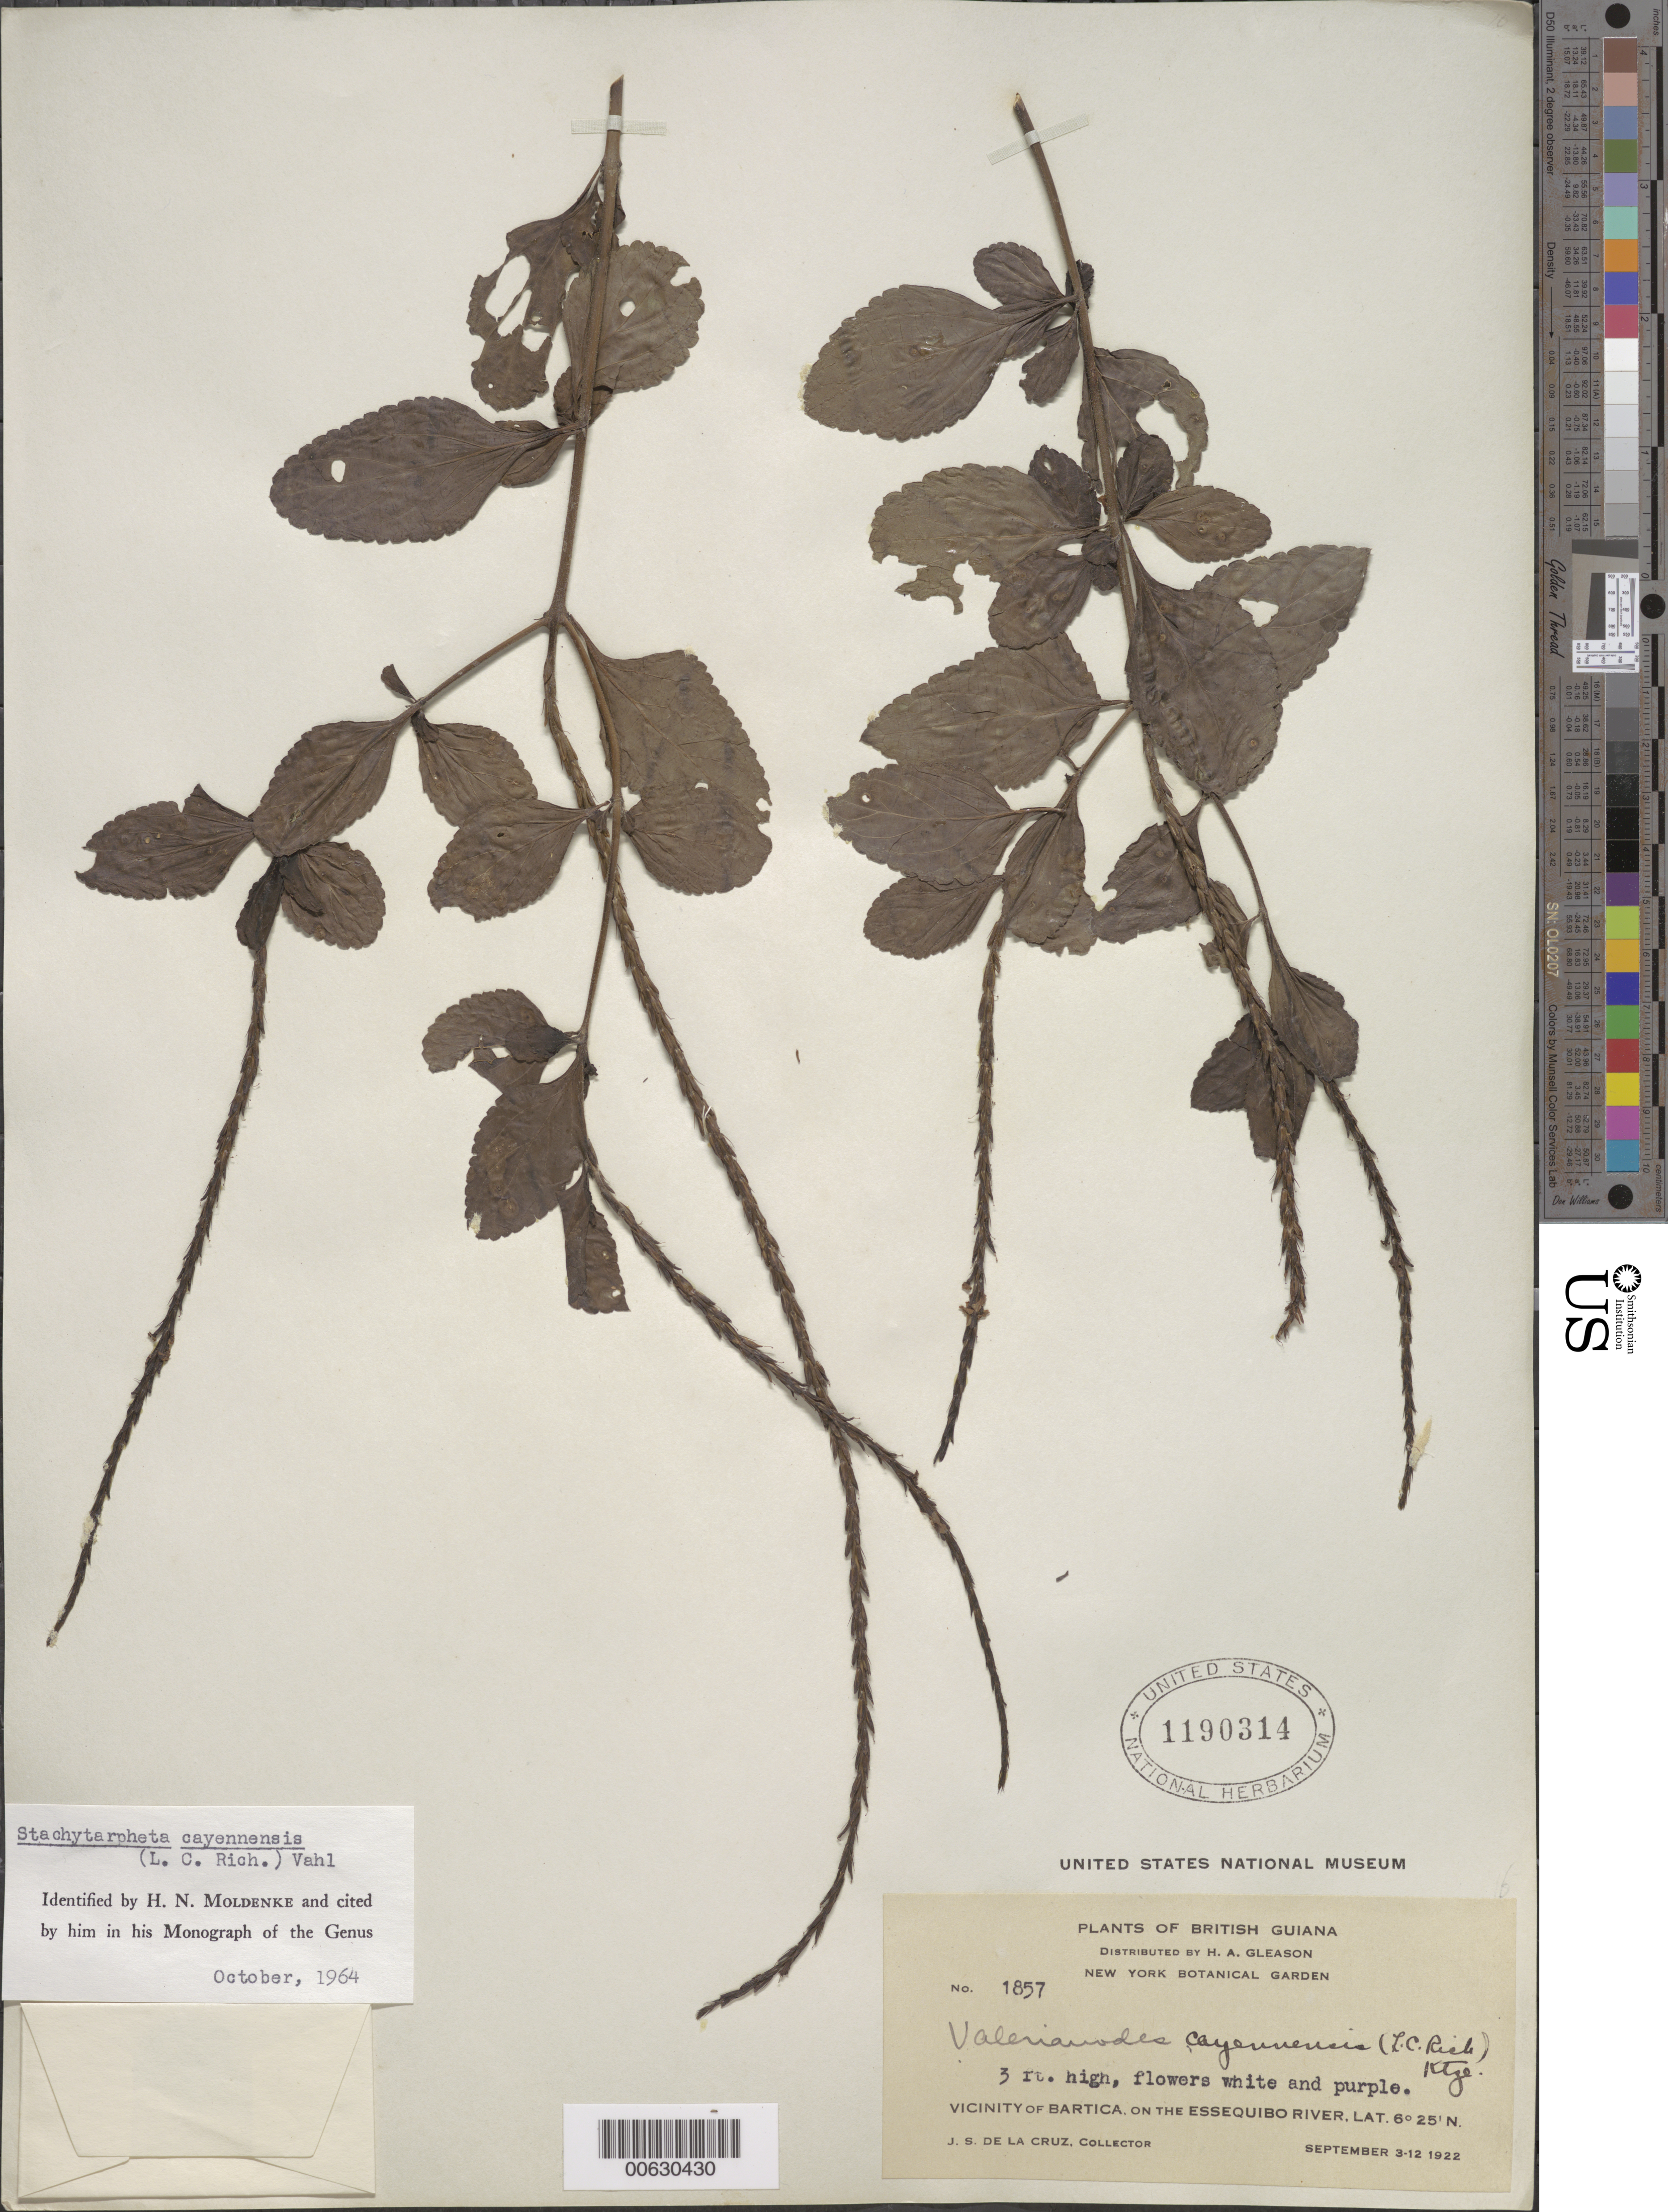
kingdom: Plantae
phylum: Tracheophyta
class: Magnoliopsida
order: Lamiales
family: Verbenaceae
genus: Stachytarpheta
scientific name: Stachytarpheta cayennensis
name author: (Rich.) Vahl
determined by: Moldenke, H. N.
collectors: J. S. de la Cruz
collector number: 1857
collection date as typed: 3-Sep-22 to 12-Sep-22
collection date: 1922-09-03/1922-09-12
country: Guyana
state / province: Cuyuni-Mazaruni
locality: Bartica, vic., on the Essequibo River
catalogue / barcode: US 1190314